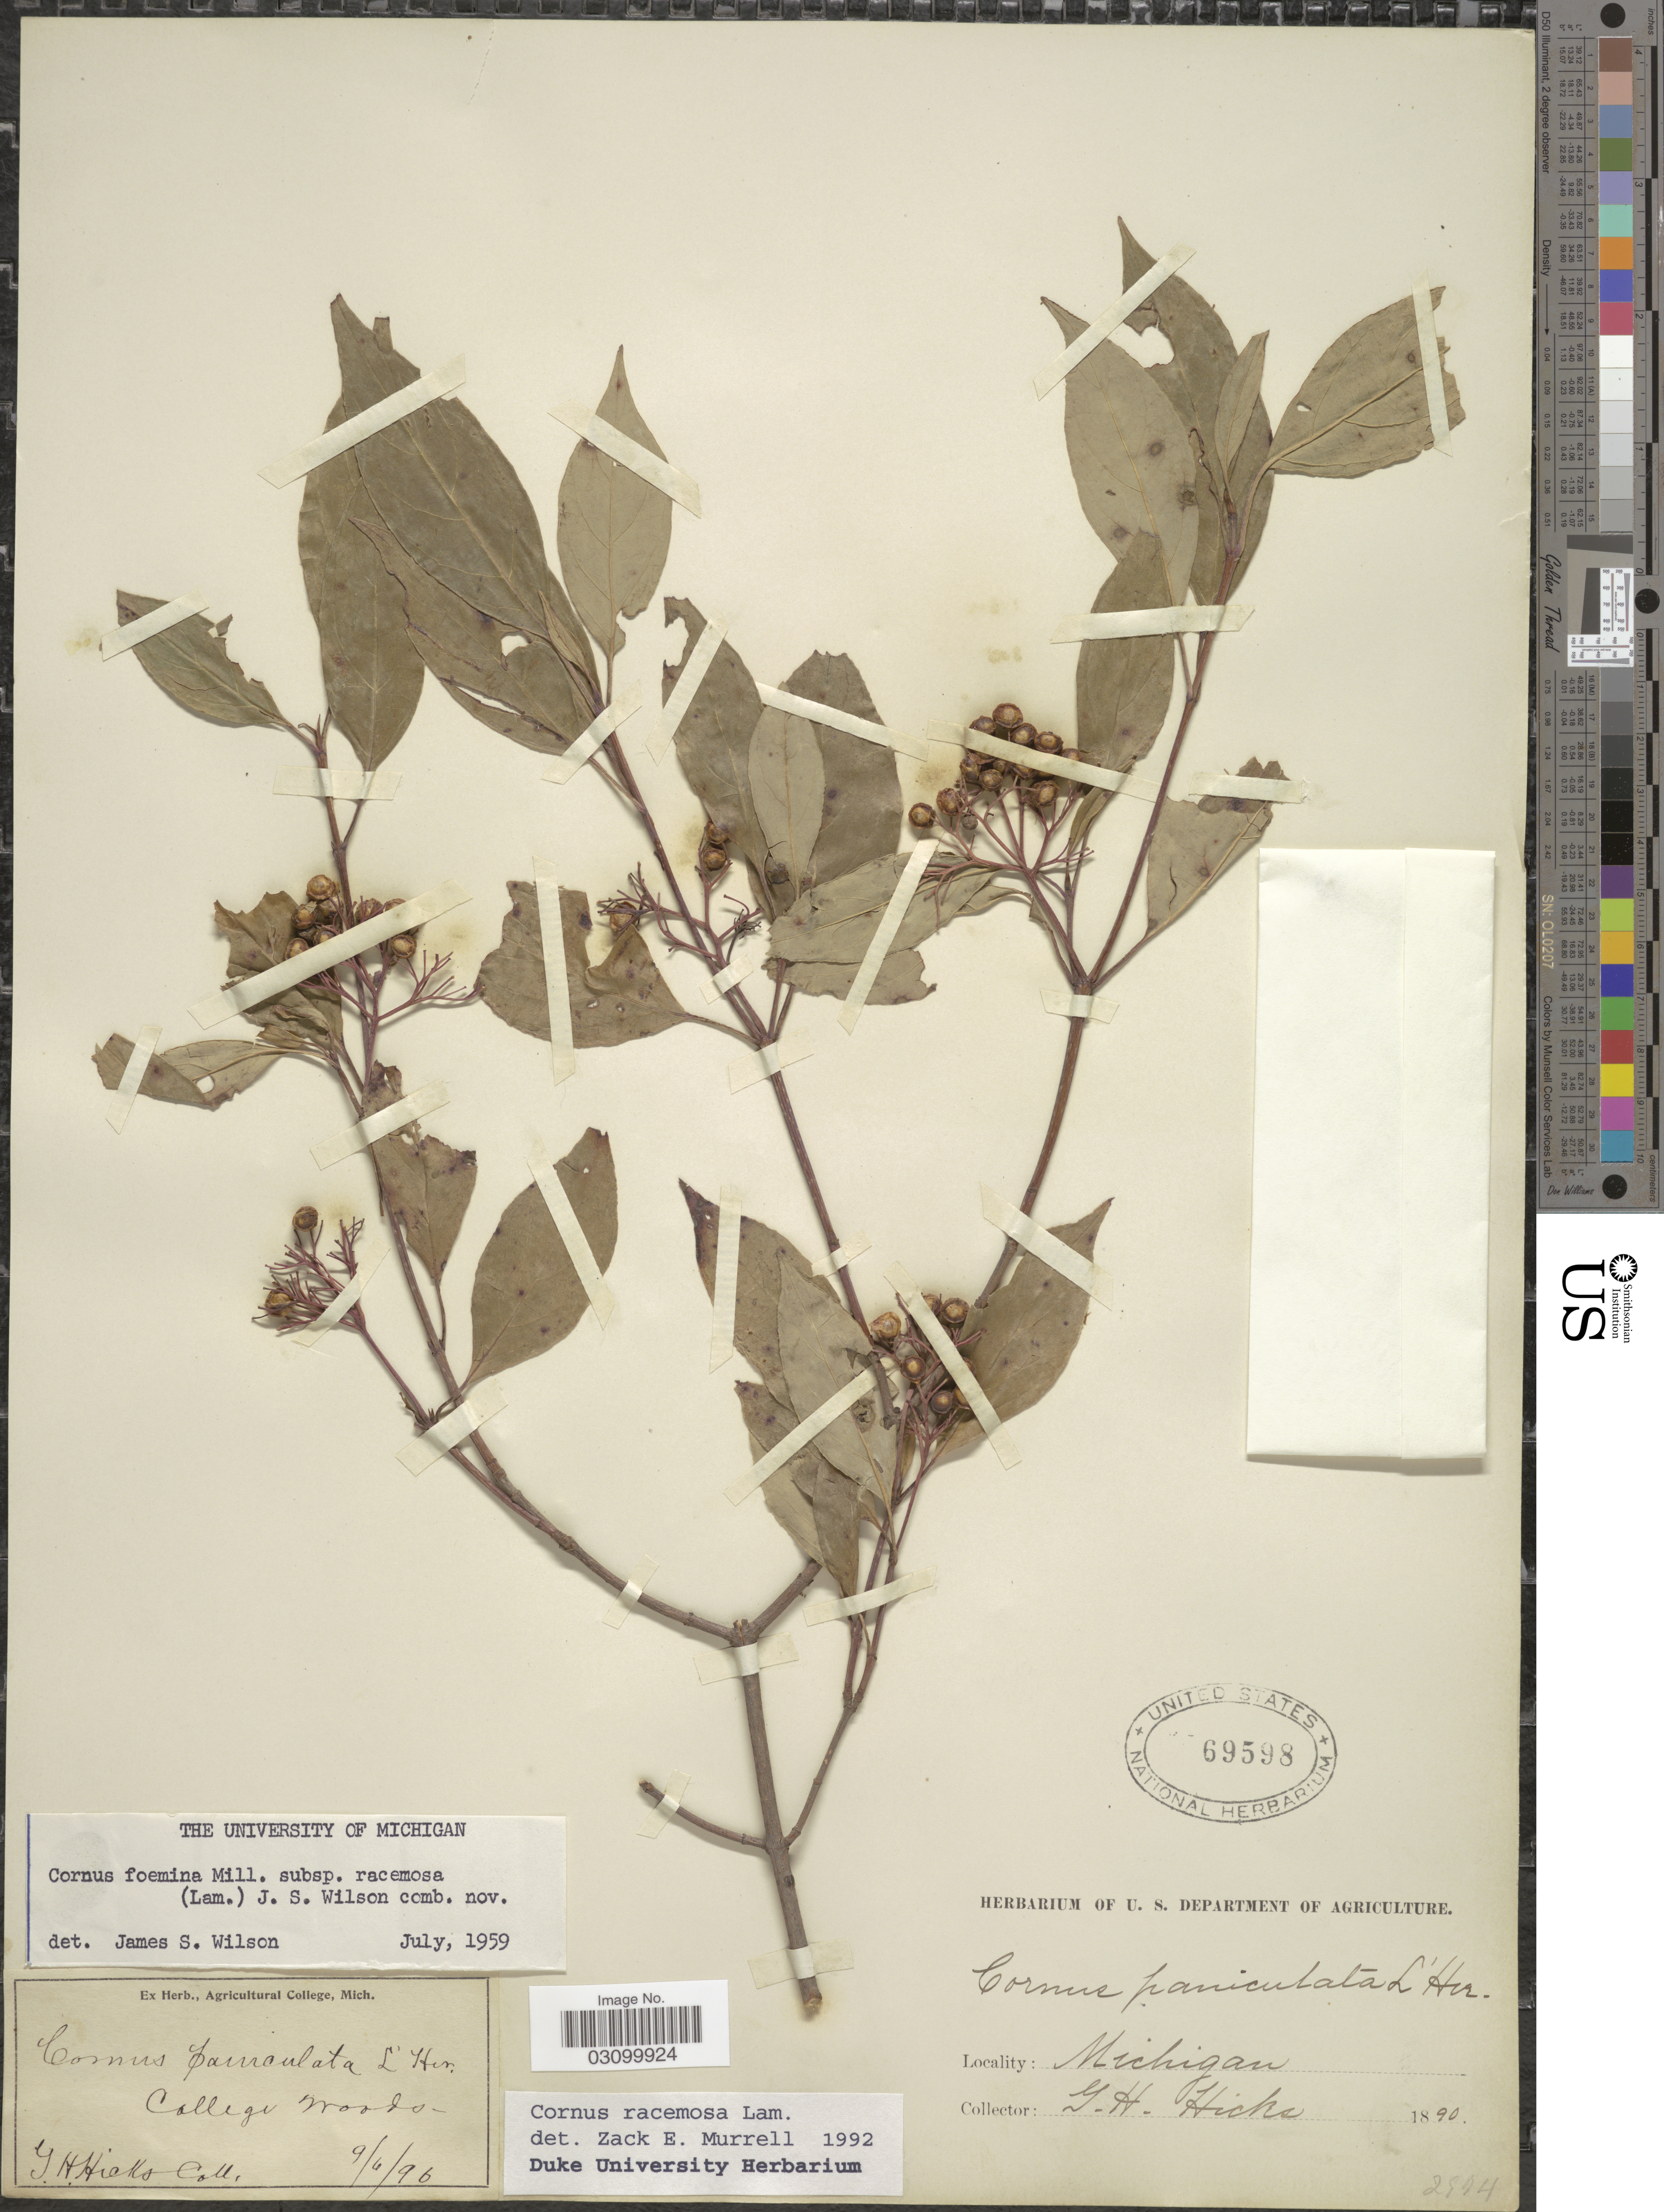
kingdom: Plantae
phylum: Tracheophyta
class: Magnoliopsida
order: Cornales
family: Cornaceae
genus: Cornus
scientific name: Cornus racemosa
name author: Lam.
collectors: G. Hicks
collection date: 1890-09-06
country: United States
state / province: Michigan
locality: College woods.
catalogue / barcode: US 69598